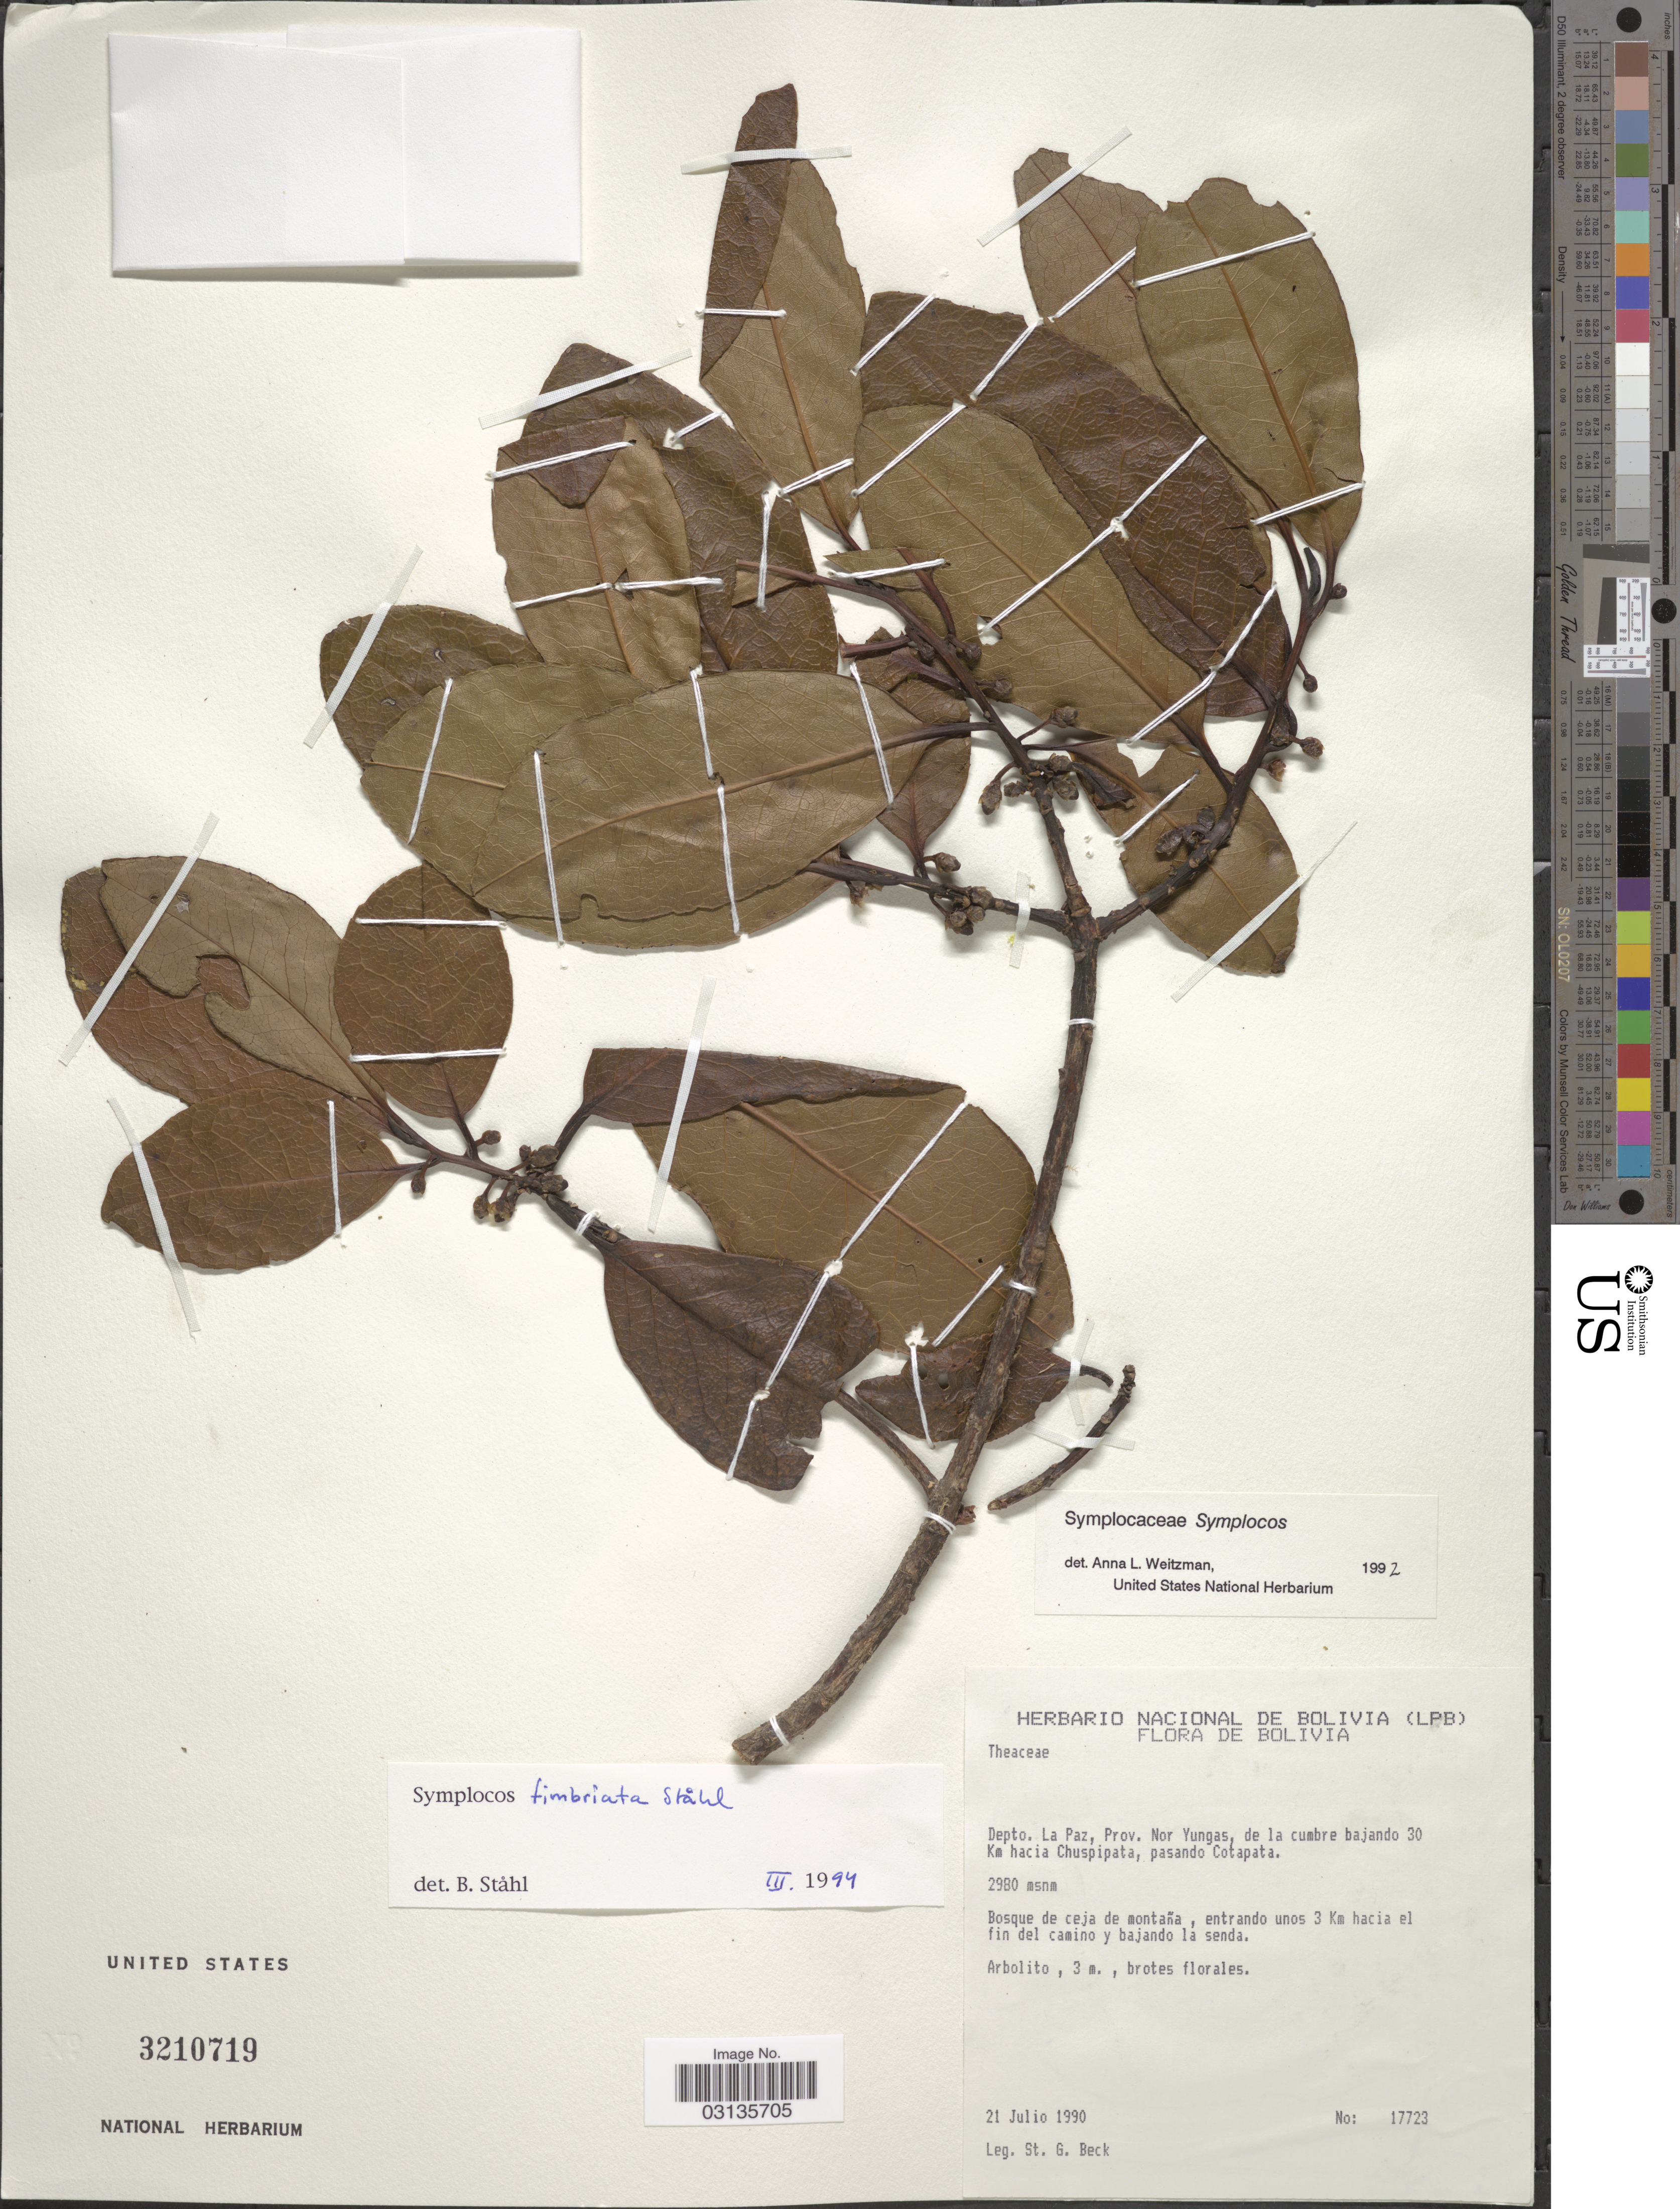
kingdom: Plantae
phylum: Tracheophyta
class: Magnoliopsida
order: Ericales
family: Symplocaceae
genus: Symplocos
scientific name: Symplocos fimbriata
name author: B. Ståhl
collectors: S. G. Beck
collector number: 17723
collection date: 1990-07-21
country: Bolivia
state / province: La Paz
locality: Depto. La Paz, Prov. Nor Yungas, de la cumbre bajando 30 Km hacia Chuspipata, pasando Cotapata.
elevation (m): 2980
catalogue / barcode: US 3210719